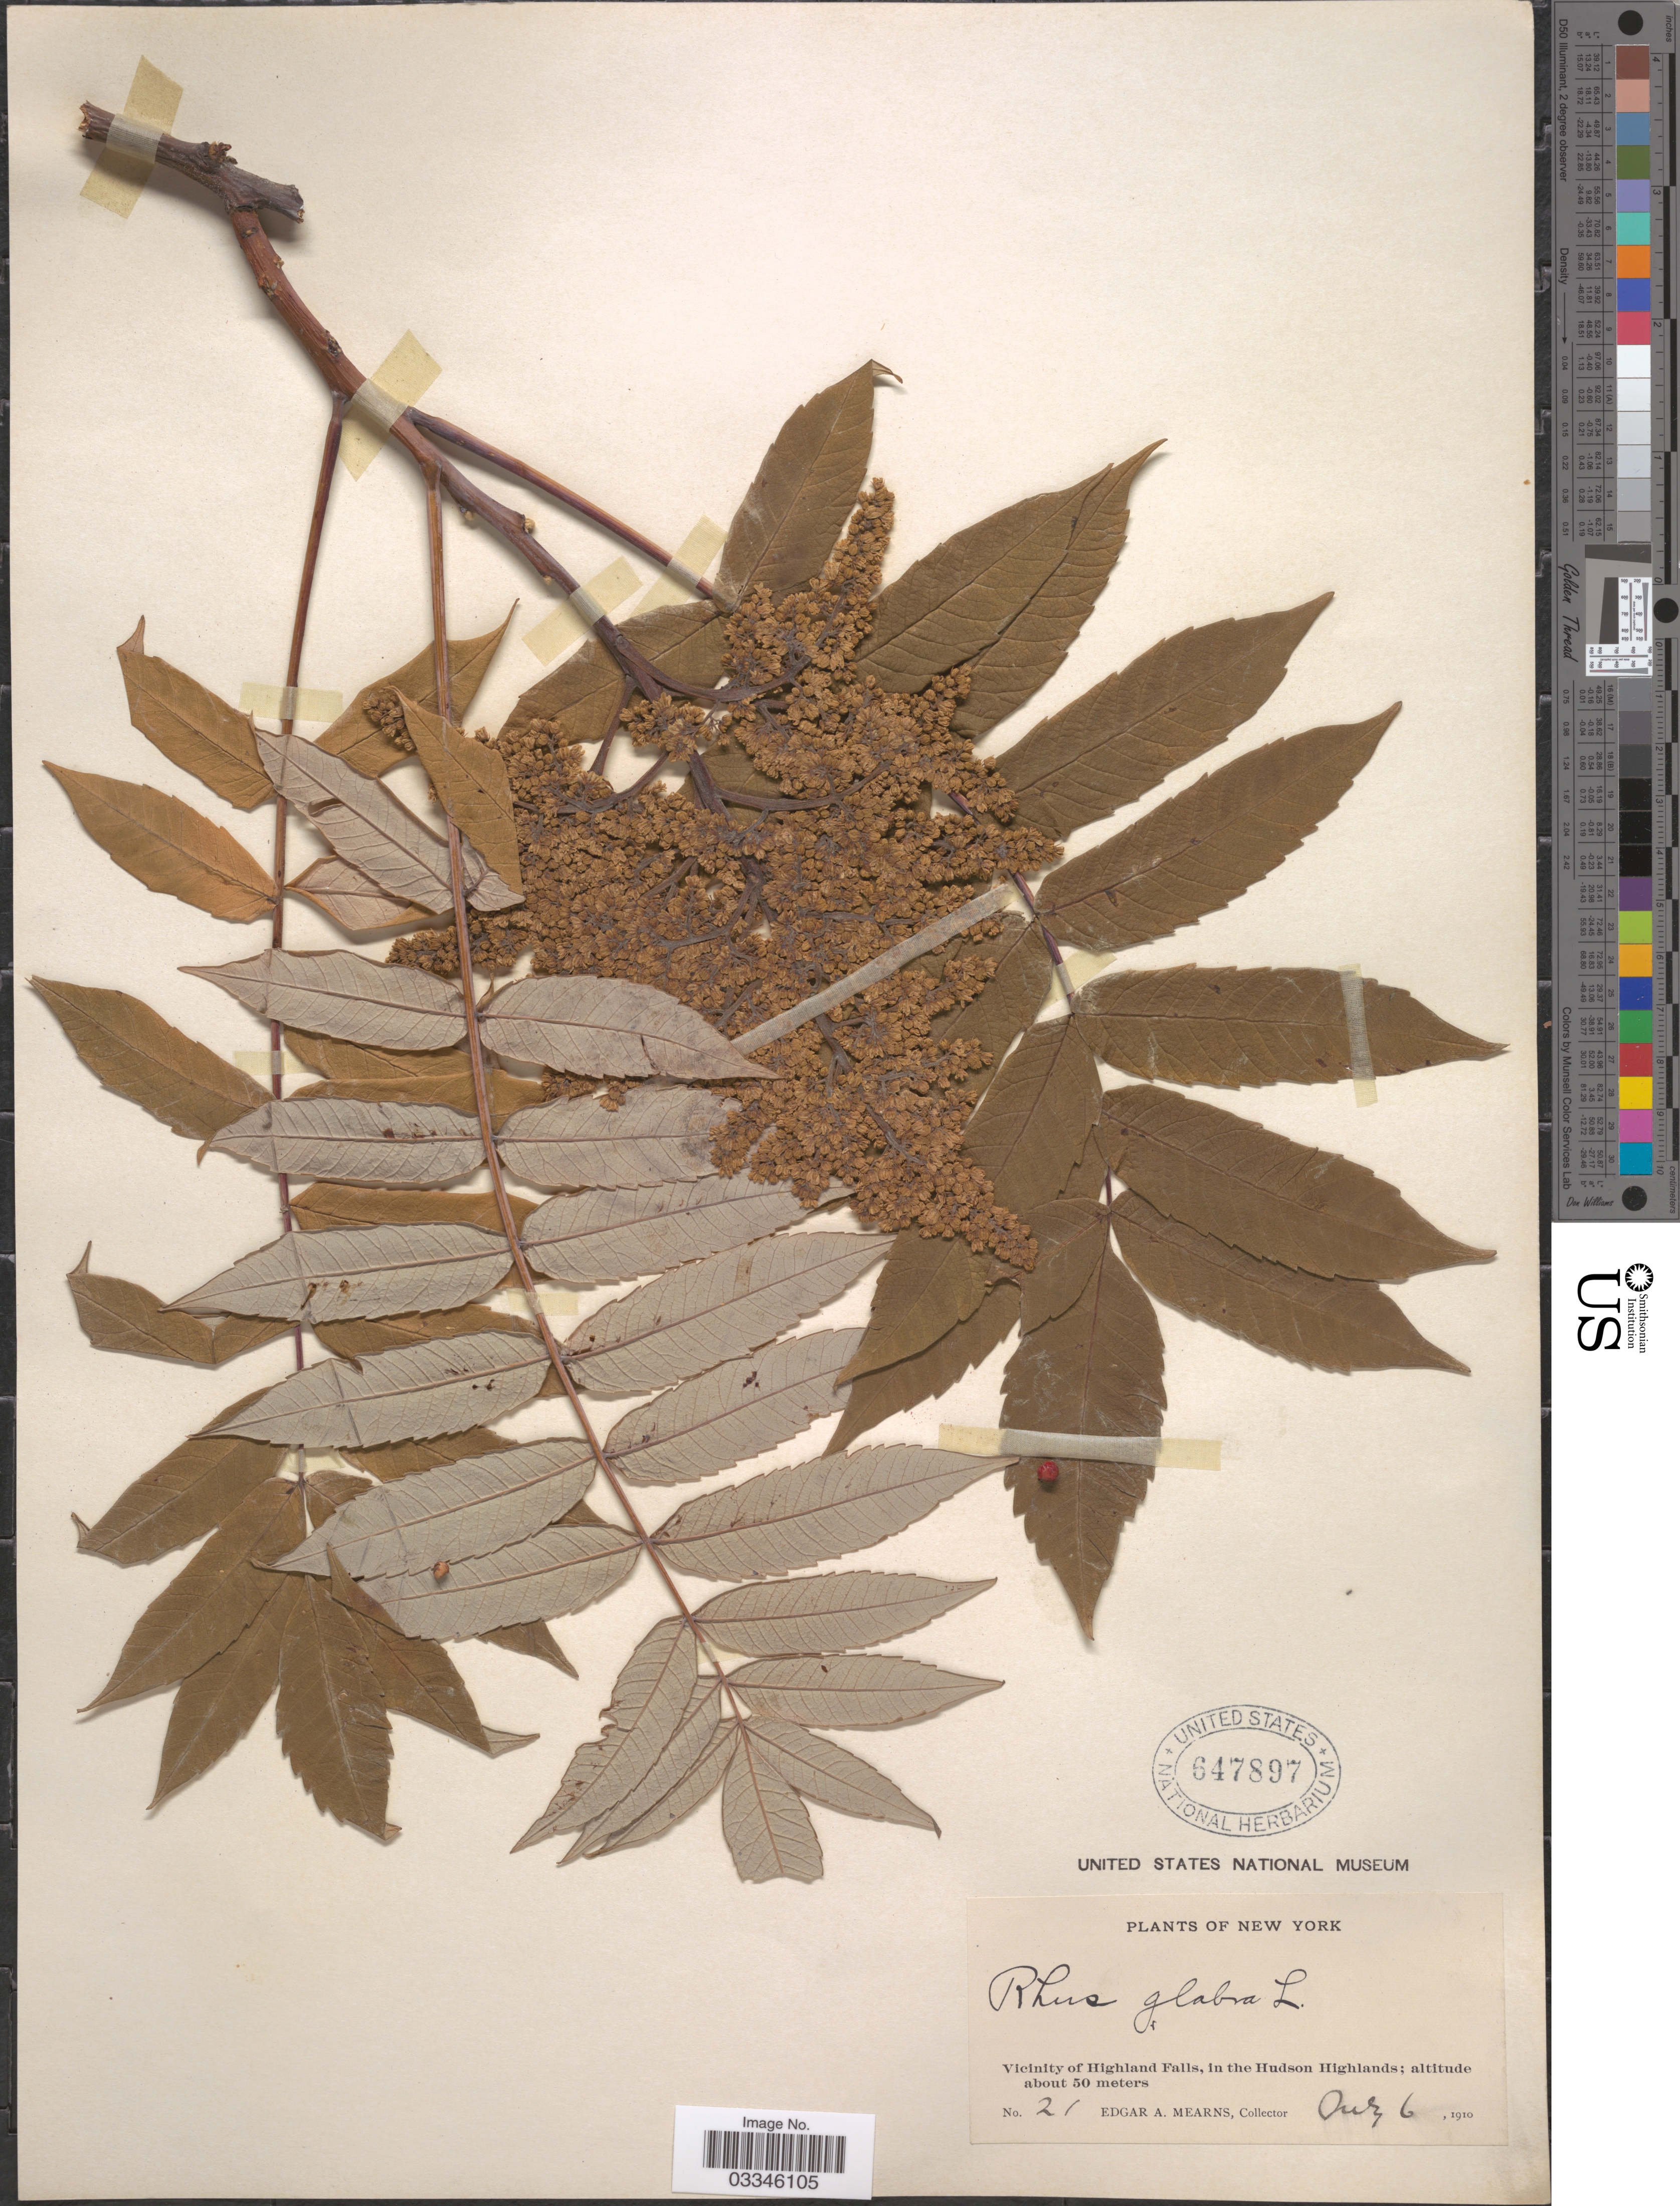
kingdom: Plantae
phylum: Tracheophyta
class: Magnoliopsida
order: Sapindales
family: Anacardiaceae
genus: Rhus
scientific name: Rhus glabra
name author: L.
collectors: E. A. Mearns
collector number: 21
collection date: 1910-07-06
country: United States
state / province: New York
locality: Vicinity of Highland Falls, in the Hudson Highlands.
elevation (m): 50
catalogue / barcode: US 647897